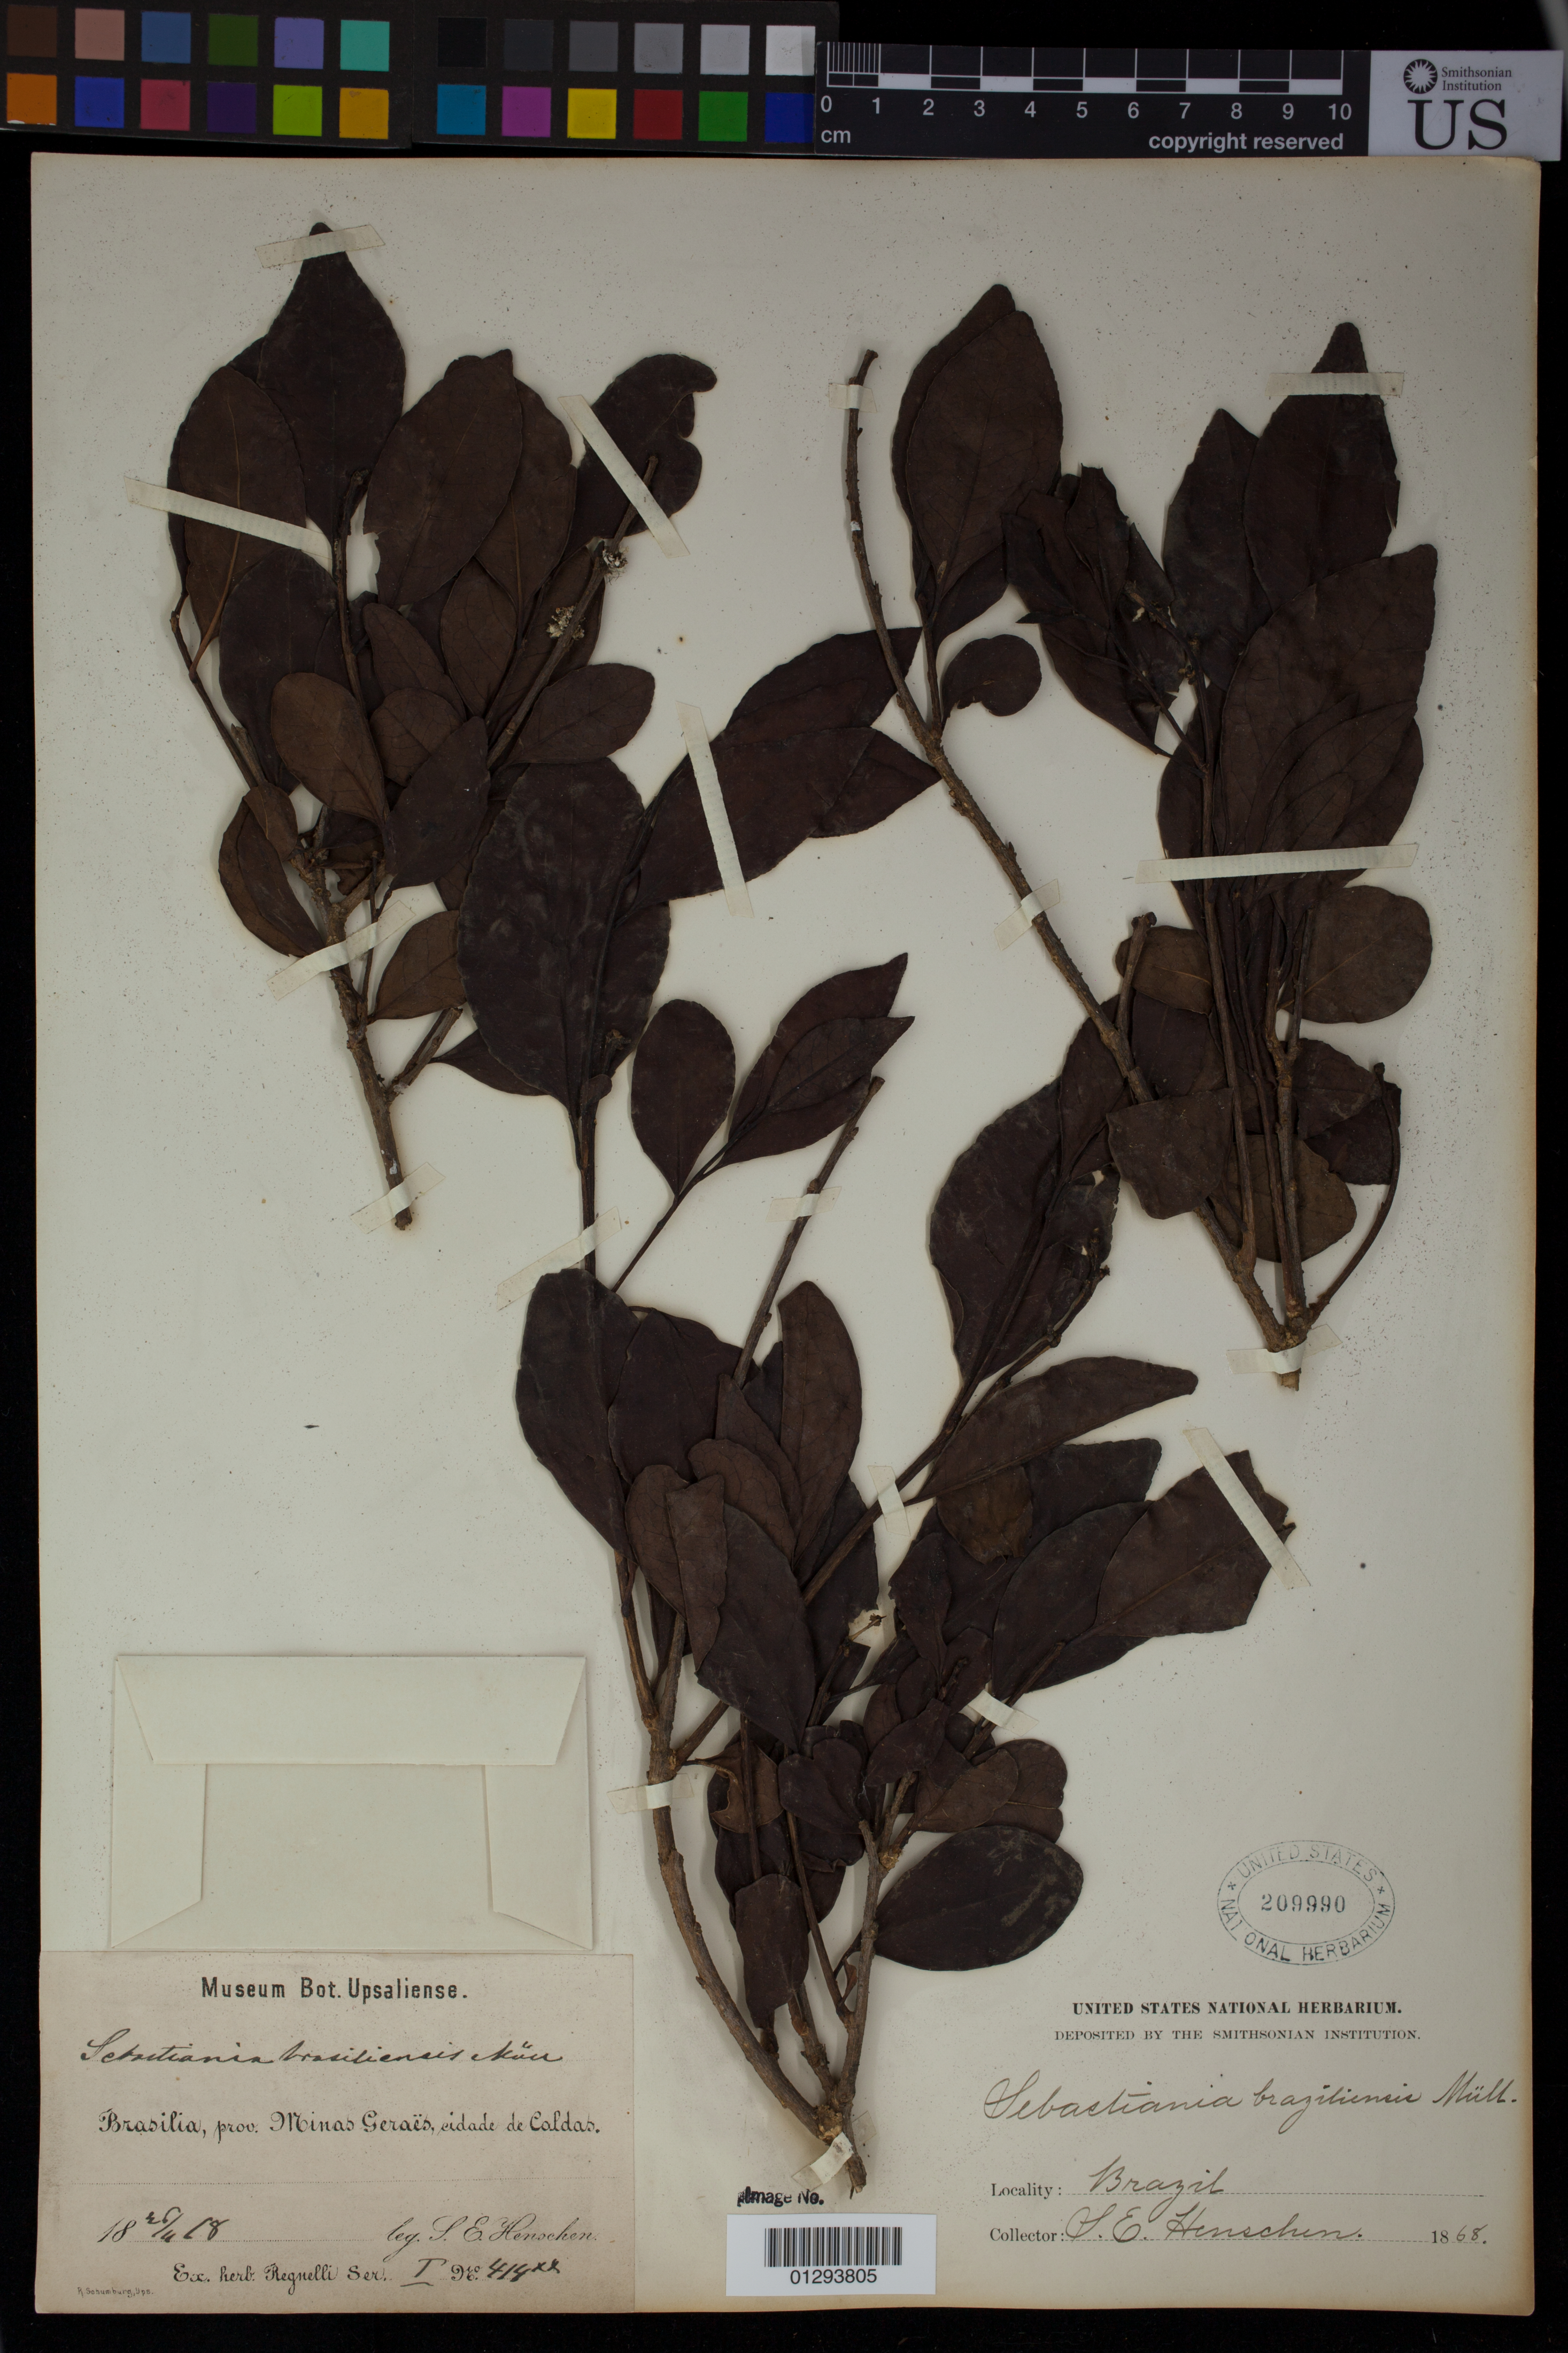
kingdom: Plantae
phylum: Tracheophyta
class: Magnoliopsida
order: Malpighiales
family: Euphorbiaceae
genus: Sebastiania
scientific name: Sebastiania brasiliensis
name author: Spreng.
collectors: S. E. Henschen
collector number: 414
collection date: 1868-11-26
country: Brazil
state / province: Minas Gerais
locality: cidade de Caldas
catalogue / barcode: US 209990